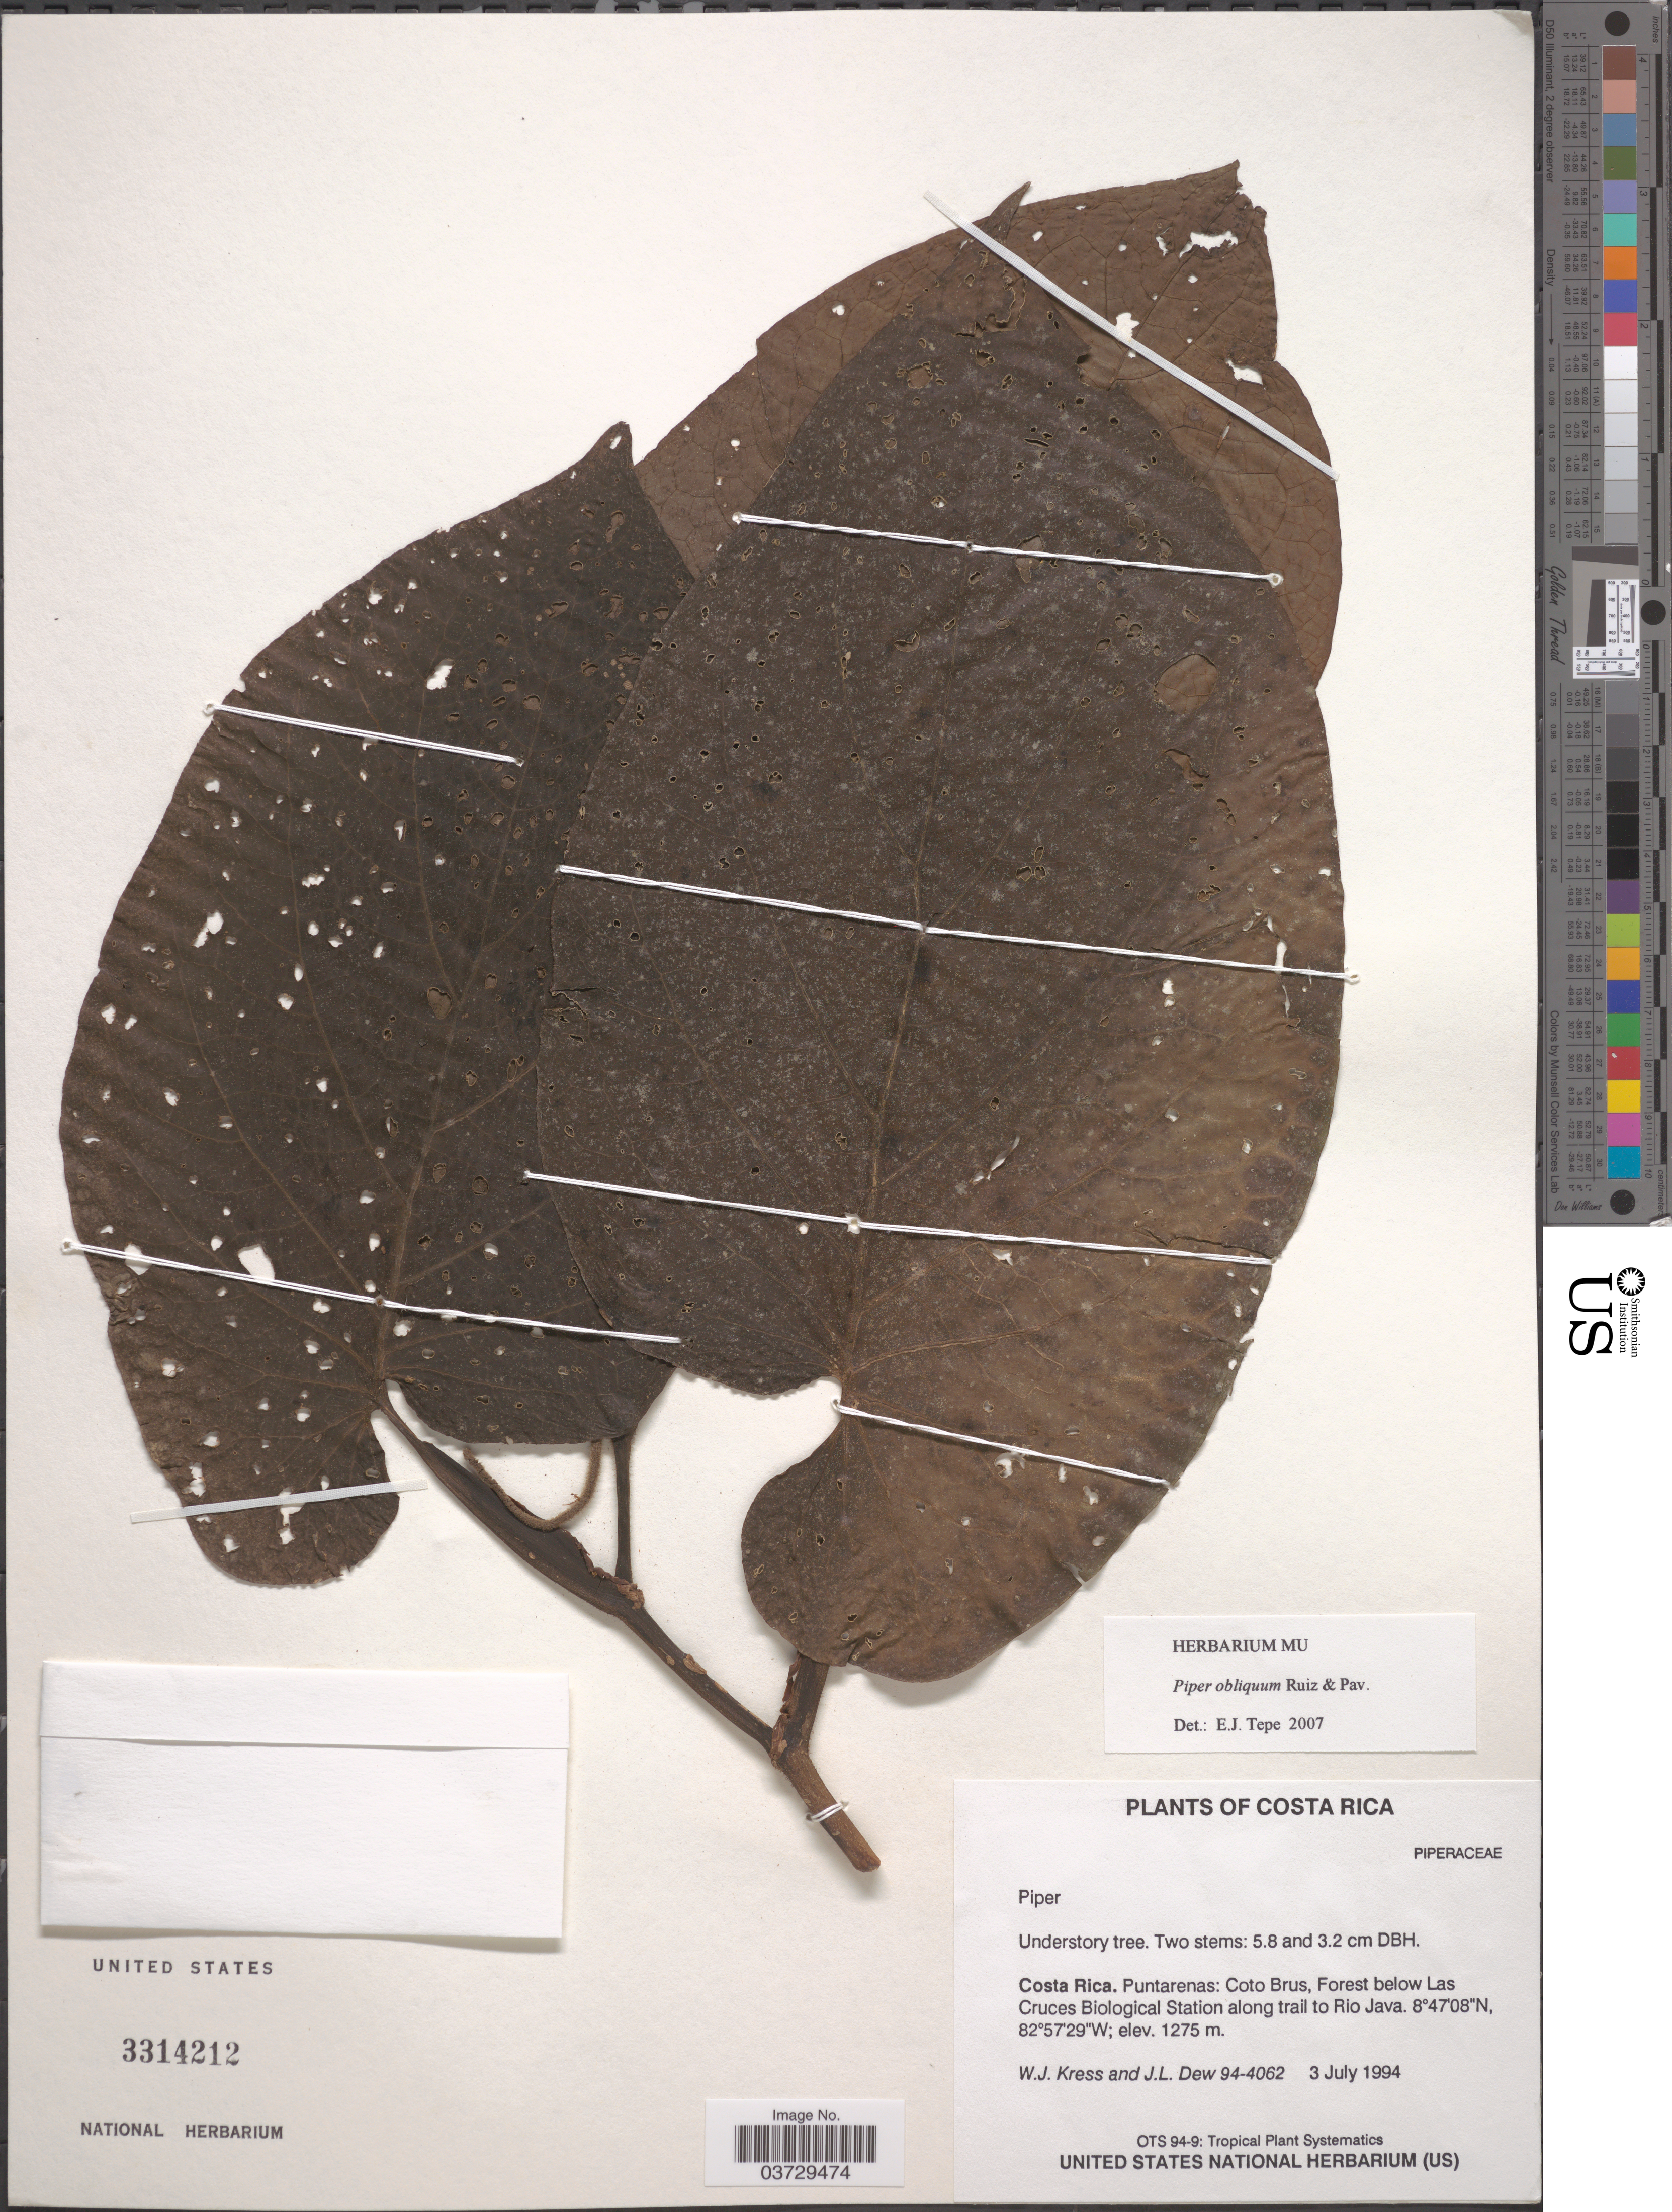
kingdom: Plantae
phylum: Tracheophyta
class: Magnoliopsida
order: Piperales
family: Piperaceae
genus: Piper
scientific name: Piper obliquum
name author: Ruiz & Pav.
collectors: W. J. Kress & J. L. Dew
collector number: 94-4062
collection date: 1994-07-03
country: Costa Rica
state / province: Puntarenas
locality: Coto Brus, Forest below Las Cruces Biological Station along trail to Rio Java.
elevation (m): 1275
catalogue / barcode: US 3314212